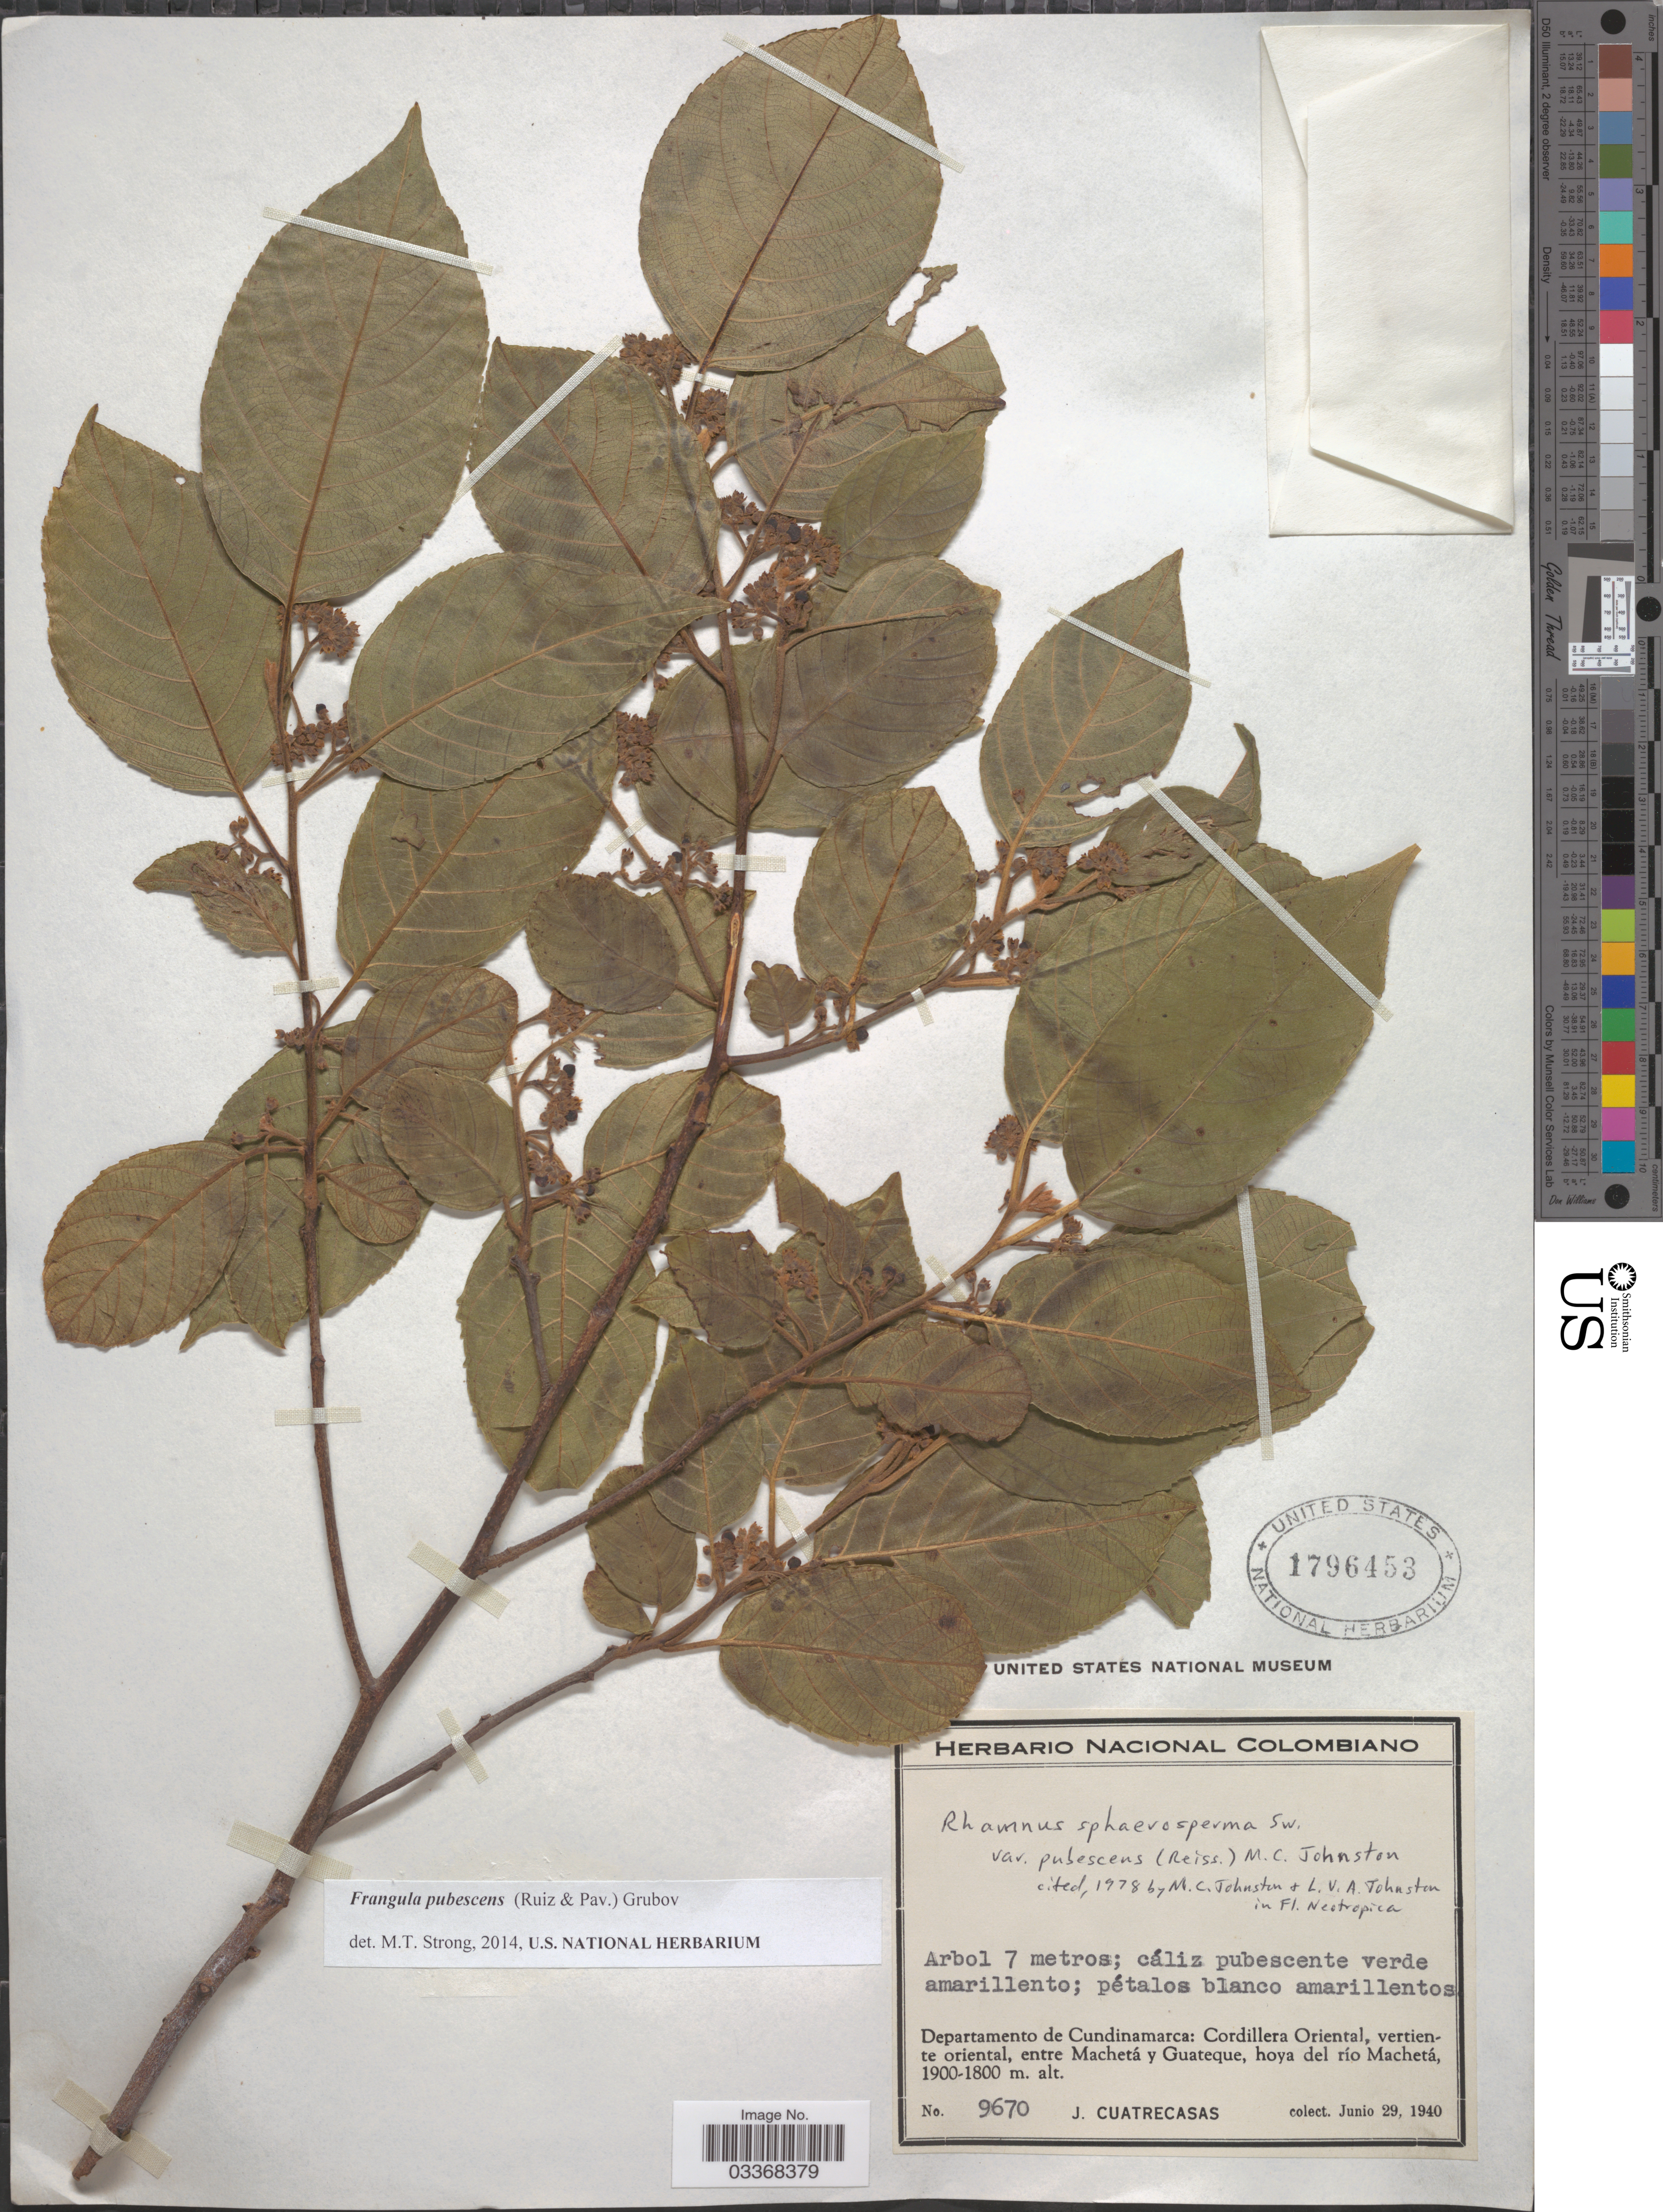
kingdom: Plantae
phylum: Tracheophyta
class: Magnoliopsida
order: Rosales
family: Rhamnaceae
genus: Frangula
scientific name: Frangula pubescens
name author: (Ruiz & Pav.) Grubov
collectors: J. Cuatrecasas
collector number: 9670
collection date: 1940-06-29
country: Colombia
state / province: Cundinamarca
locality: Departamento de Cundinamarca: Cordillera Oriental, vertiente oriental, entre Machetá y Guateque, hoya del río Machetá.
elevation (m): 1800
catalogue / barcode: US 1796453